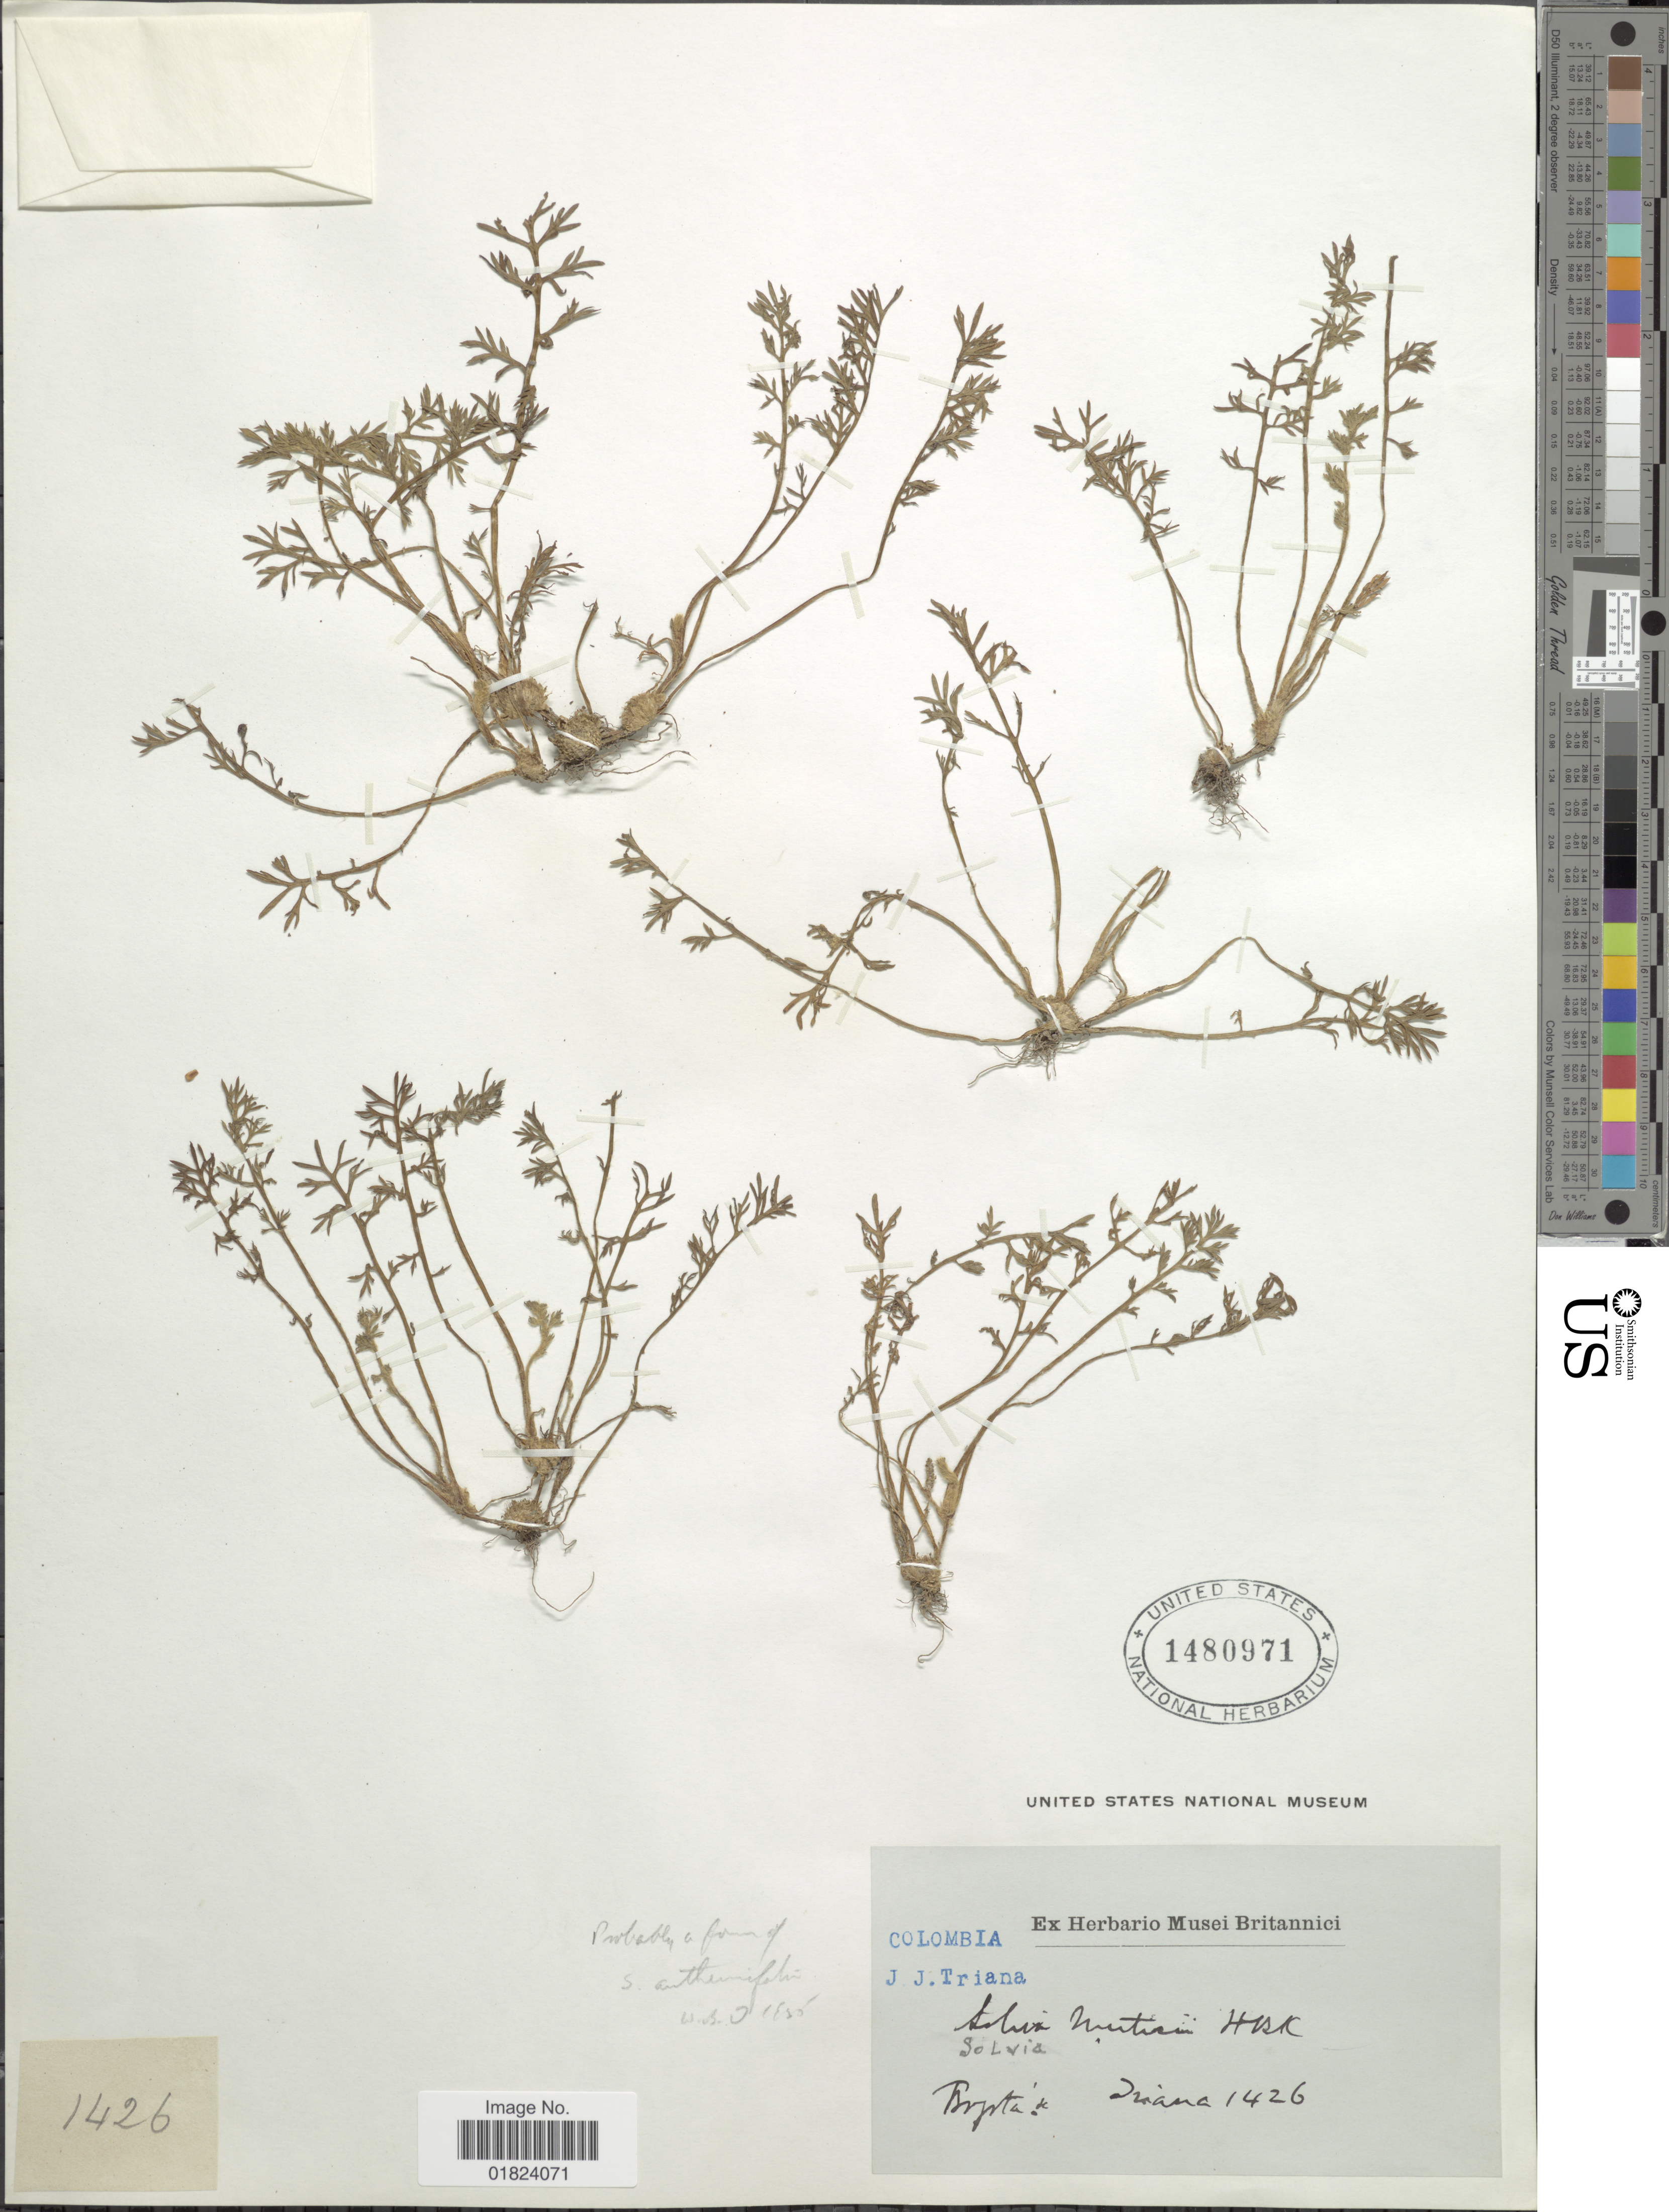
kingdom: Plantae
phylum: Tracheophyta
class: Magnoliopsida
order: Asterales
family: Asteraceae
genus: Soliva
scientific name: Soliva mutisii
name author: Kunth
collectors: J. J. Triana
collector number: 1426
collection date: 1935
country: Colombia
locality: Bogota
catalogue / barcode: US 1480971